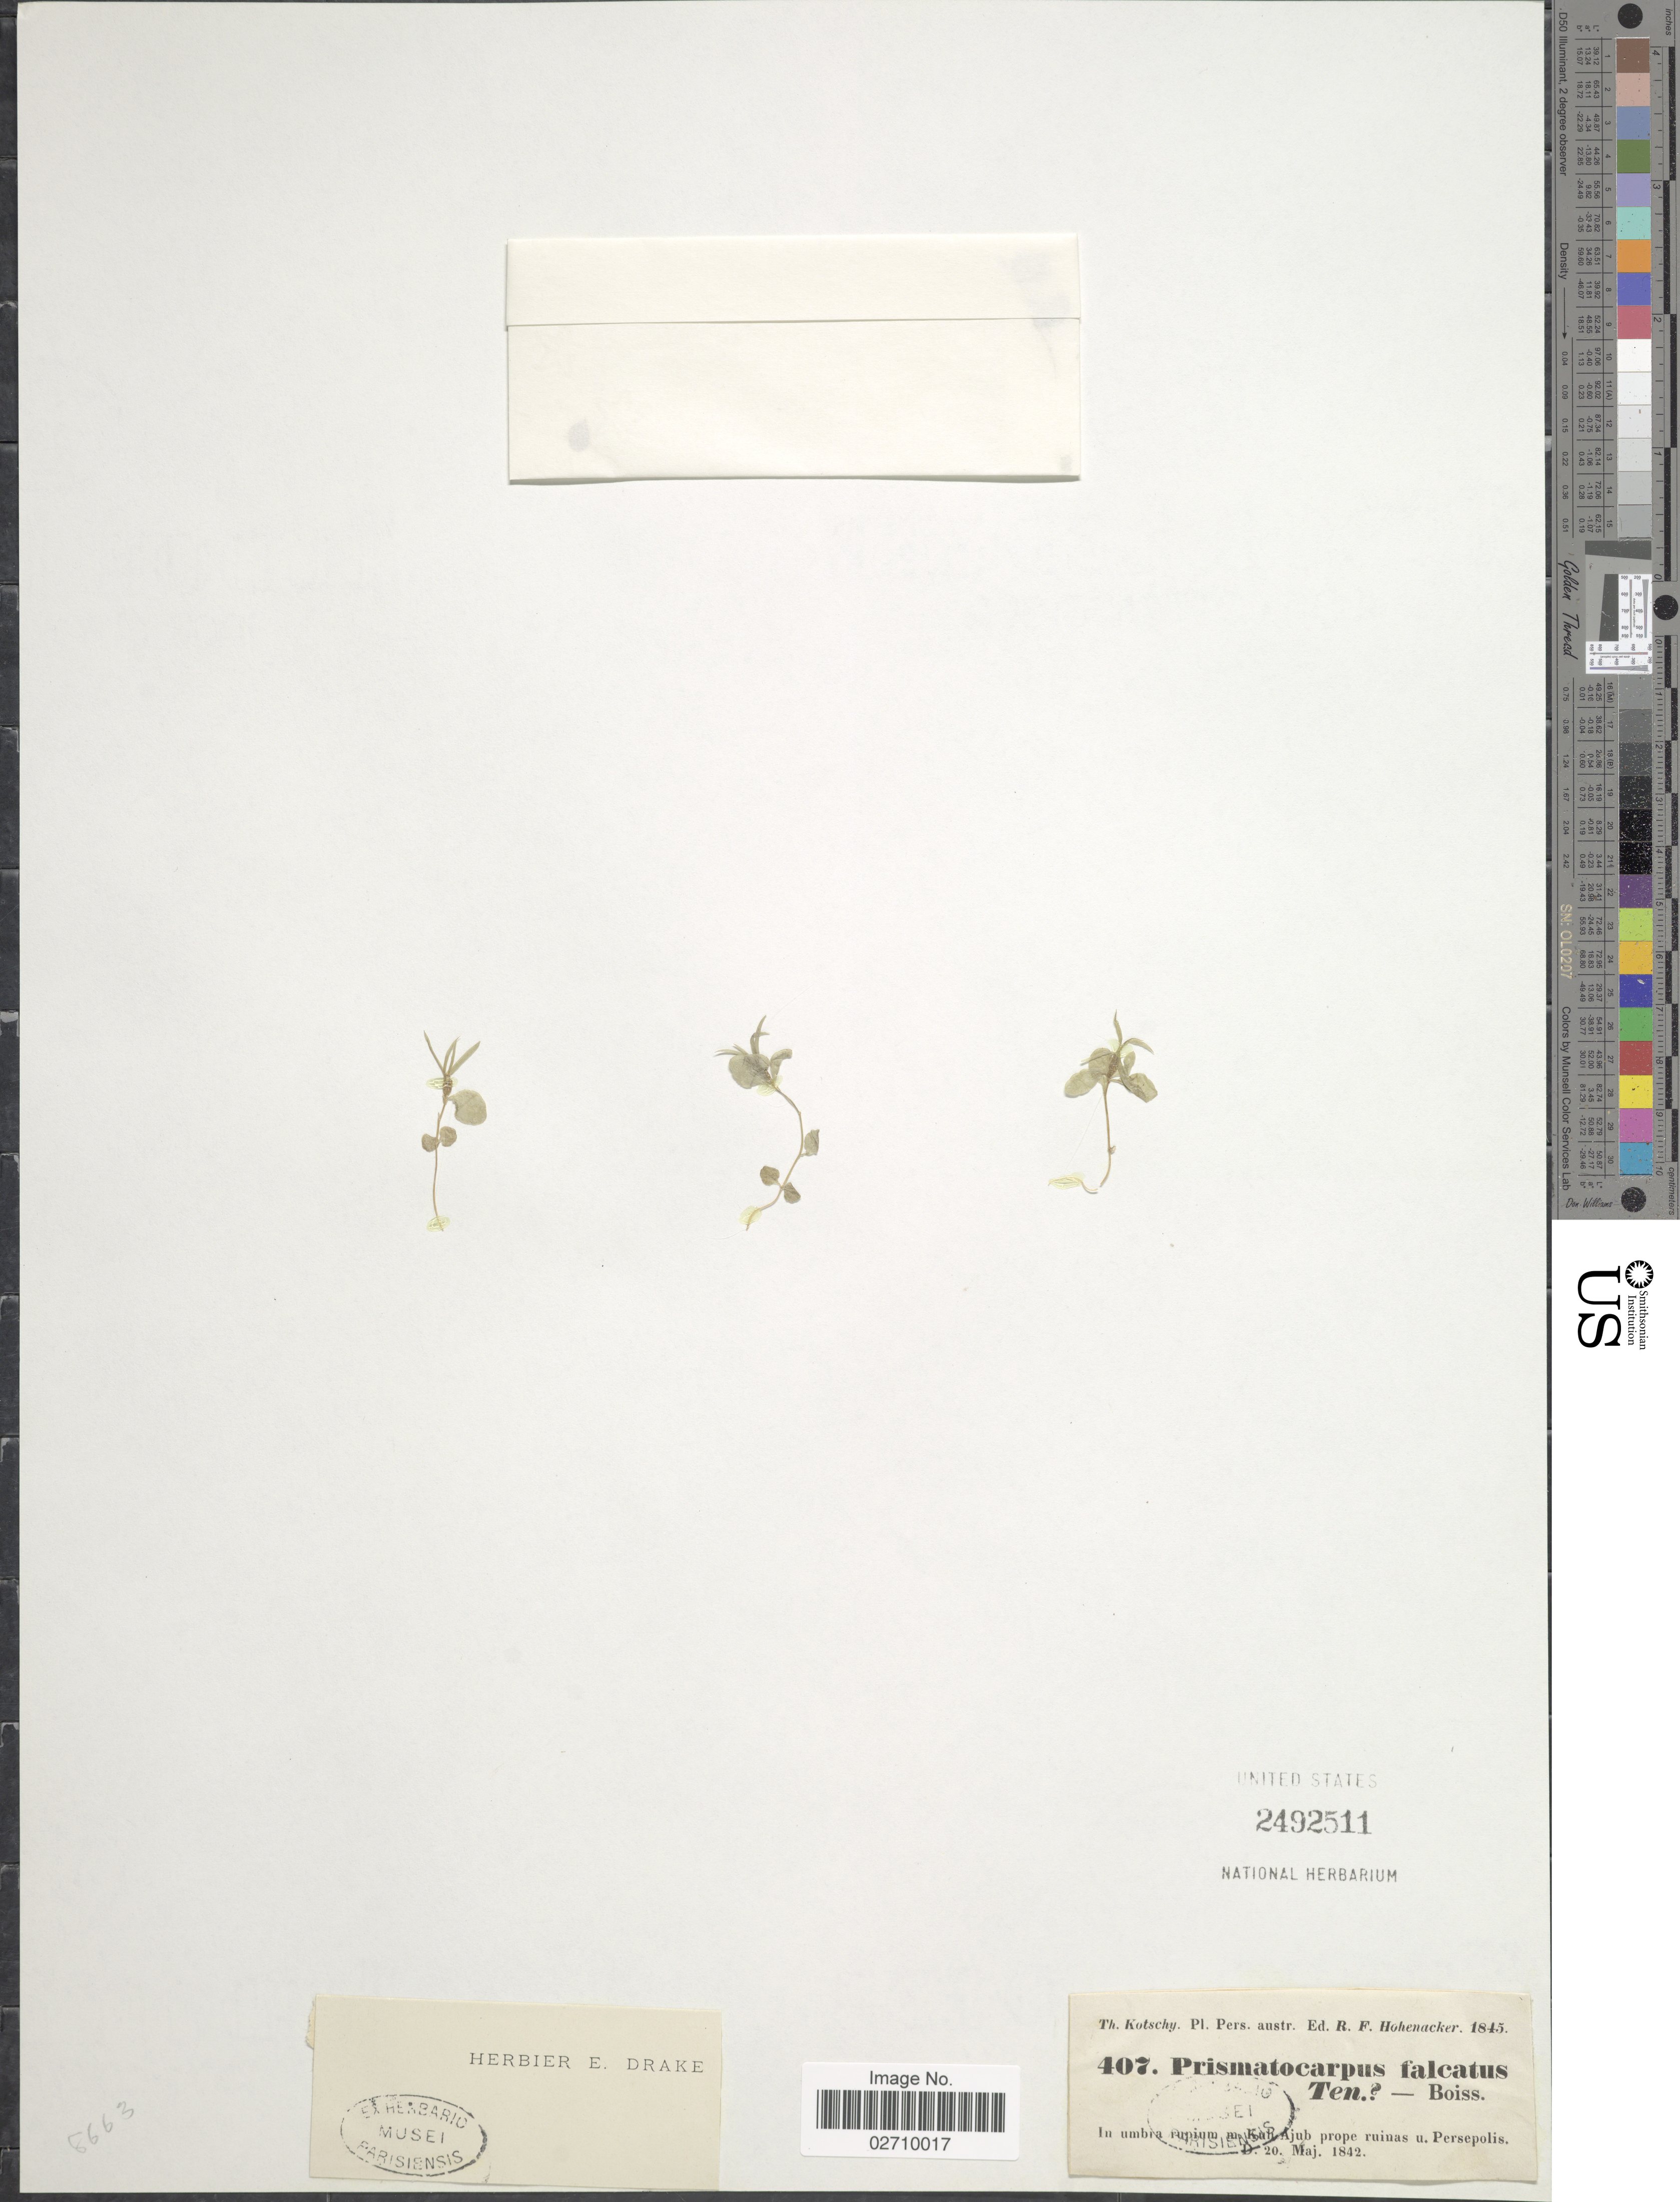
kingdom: Plantae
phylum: Tracheophyta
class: Magnoliopsida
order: Asterales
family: Campanulaceae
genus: Prismatocarpus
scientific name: Prismatocarpus falcatus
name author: Ten.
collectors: K. G. Kotschy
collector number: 407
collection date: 1842-05-20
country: Iran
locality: Pers. austr. In umbra rupium in Kuh Ajub prope ruinas u. Persepolis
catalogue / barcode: US 2492511